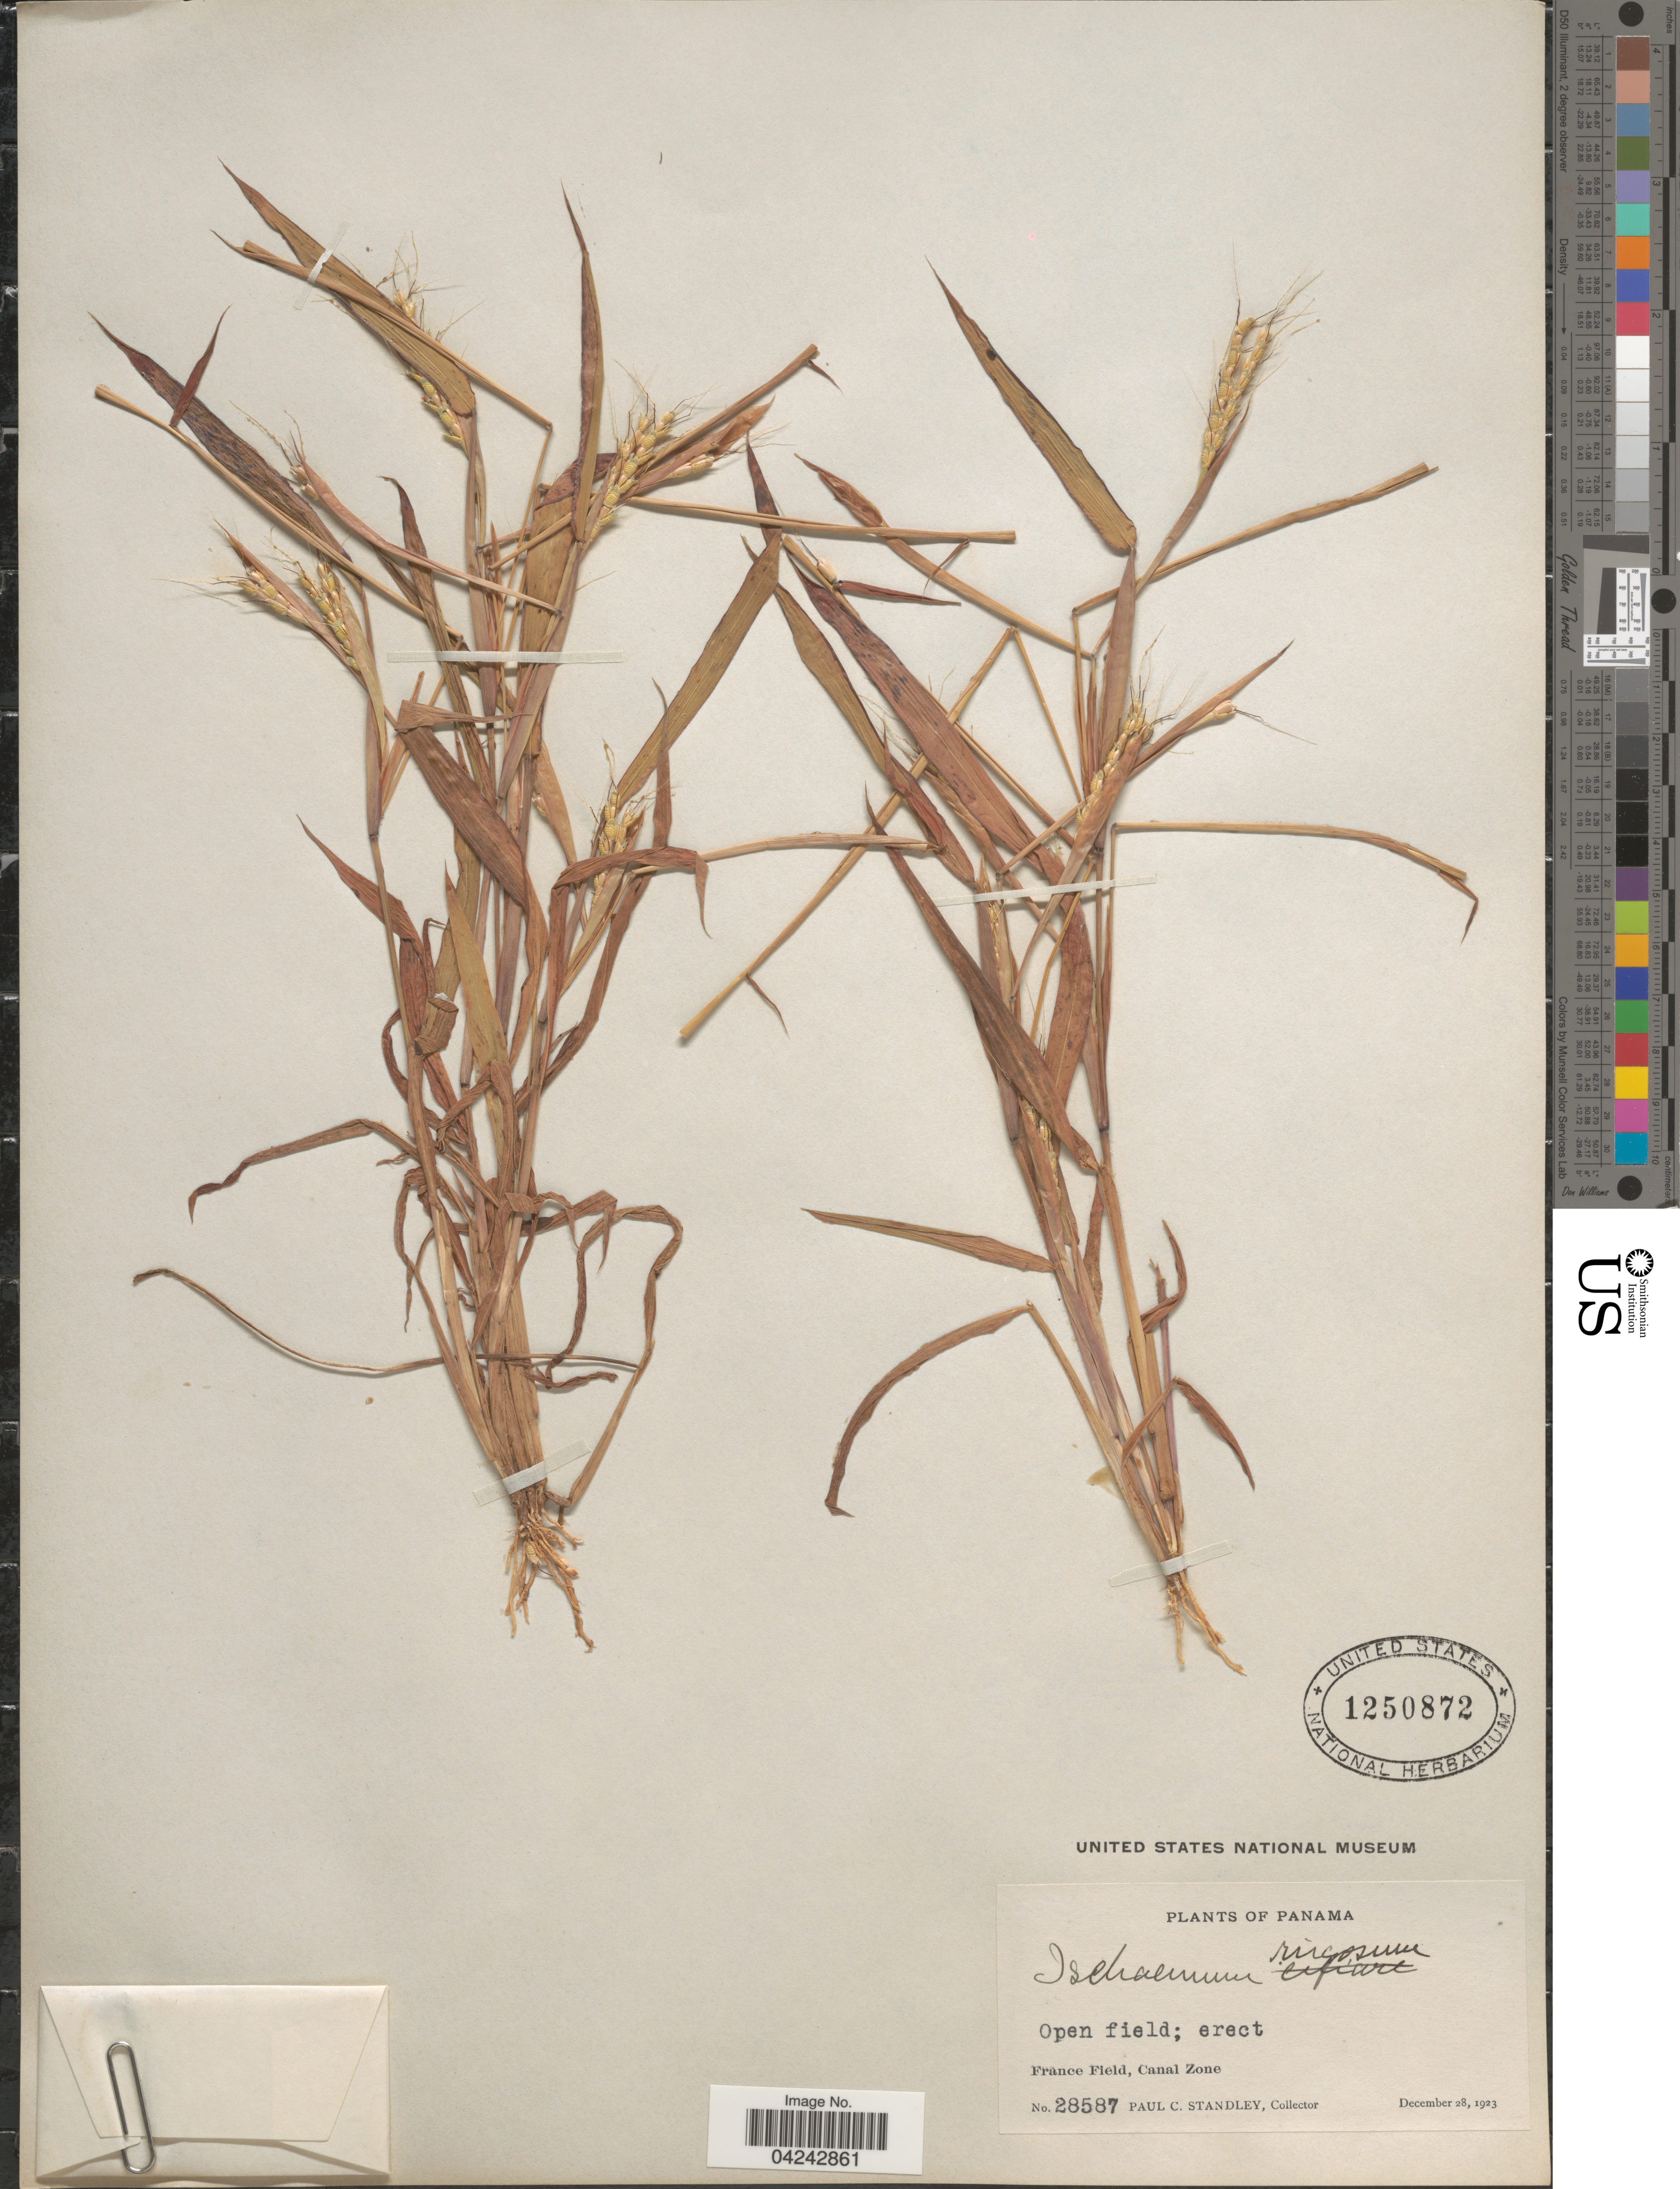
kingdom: Plantae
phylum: Tracheophyta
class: Liliopsida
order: Poales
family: Poaceae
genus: Ischaemum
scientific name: Ischaemum rugosum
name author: Salisb.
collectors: P. C. Standley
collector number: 28587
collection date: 1923-12-28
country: Panama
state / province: Colón / Panamá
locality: France Field, Canal Zone.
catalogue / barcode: US 1250872